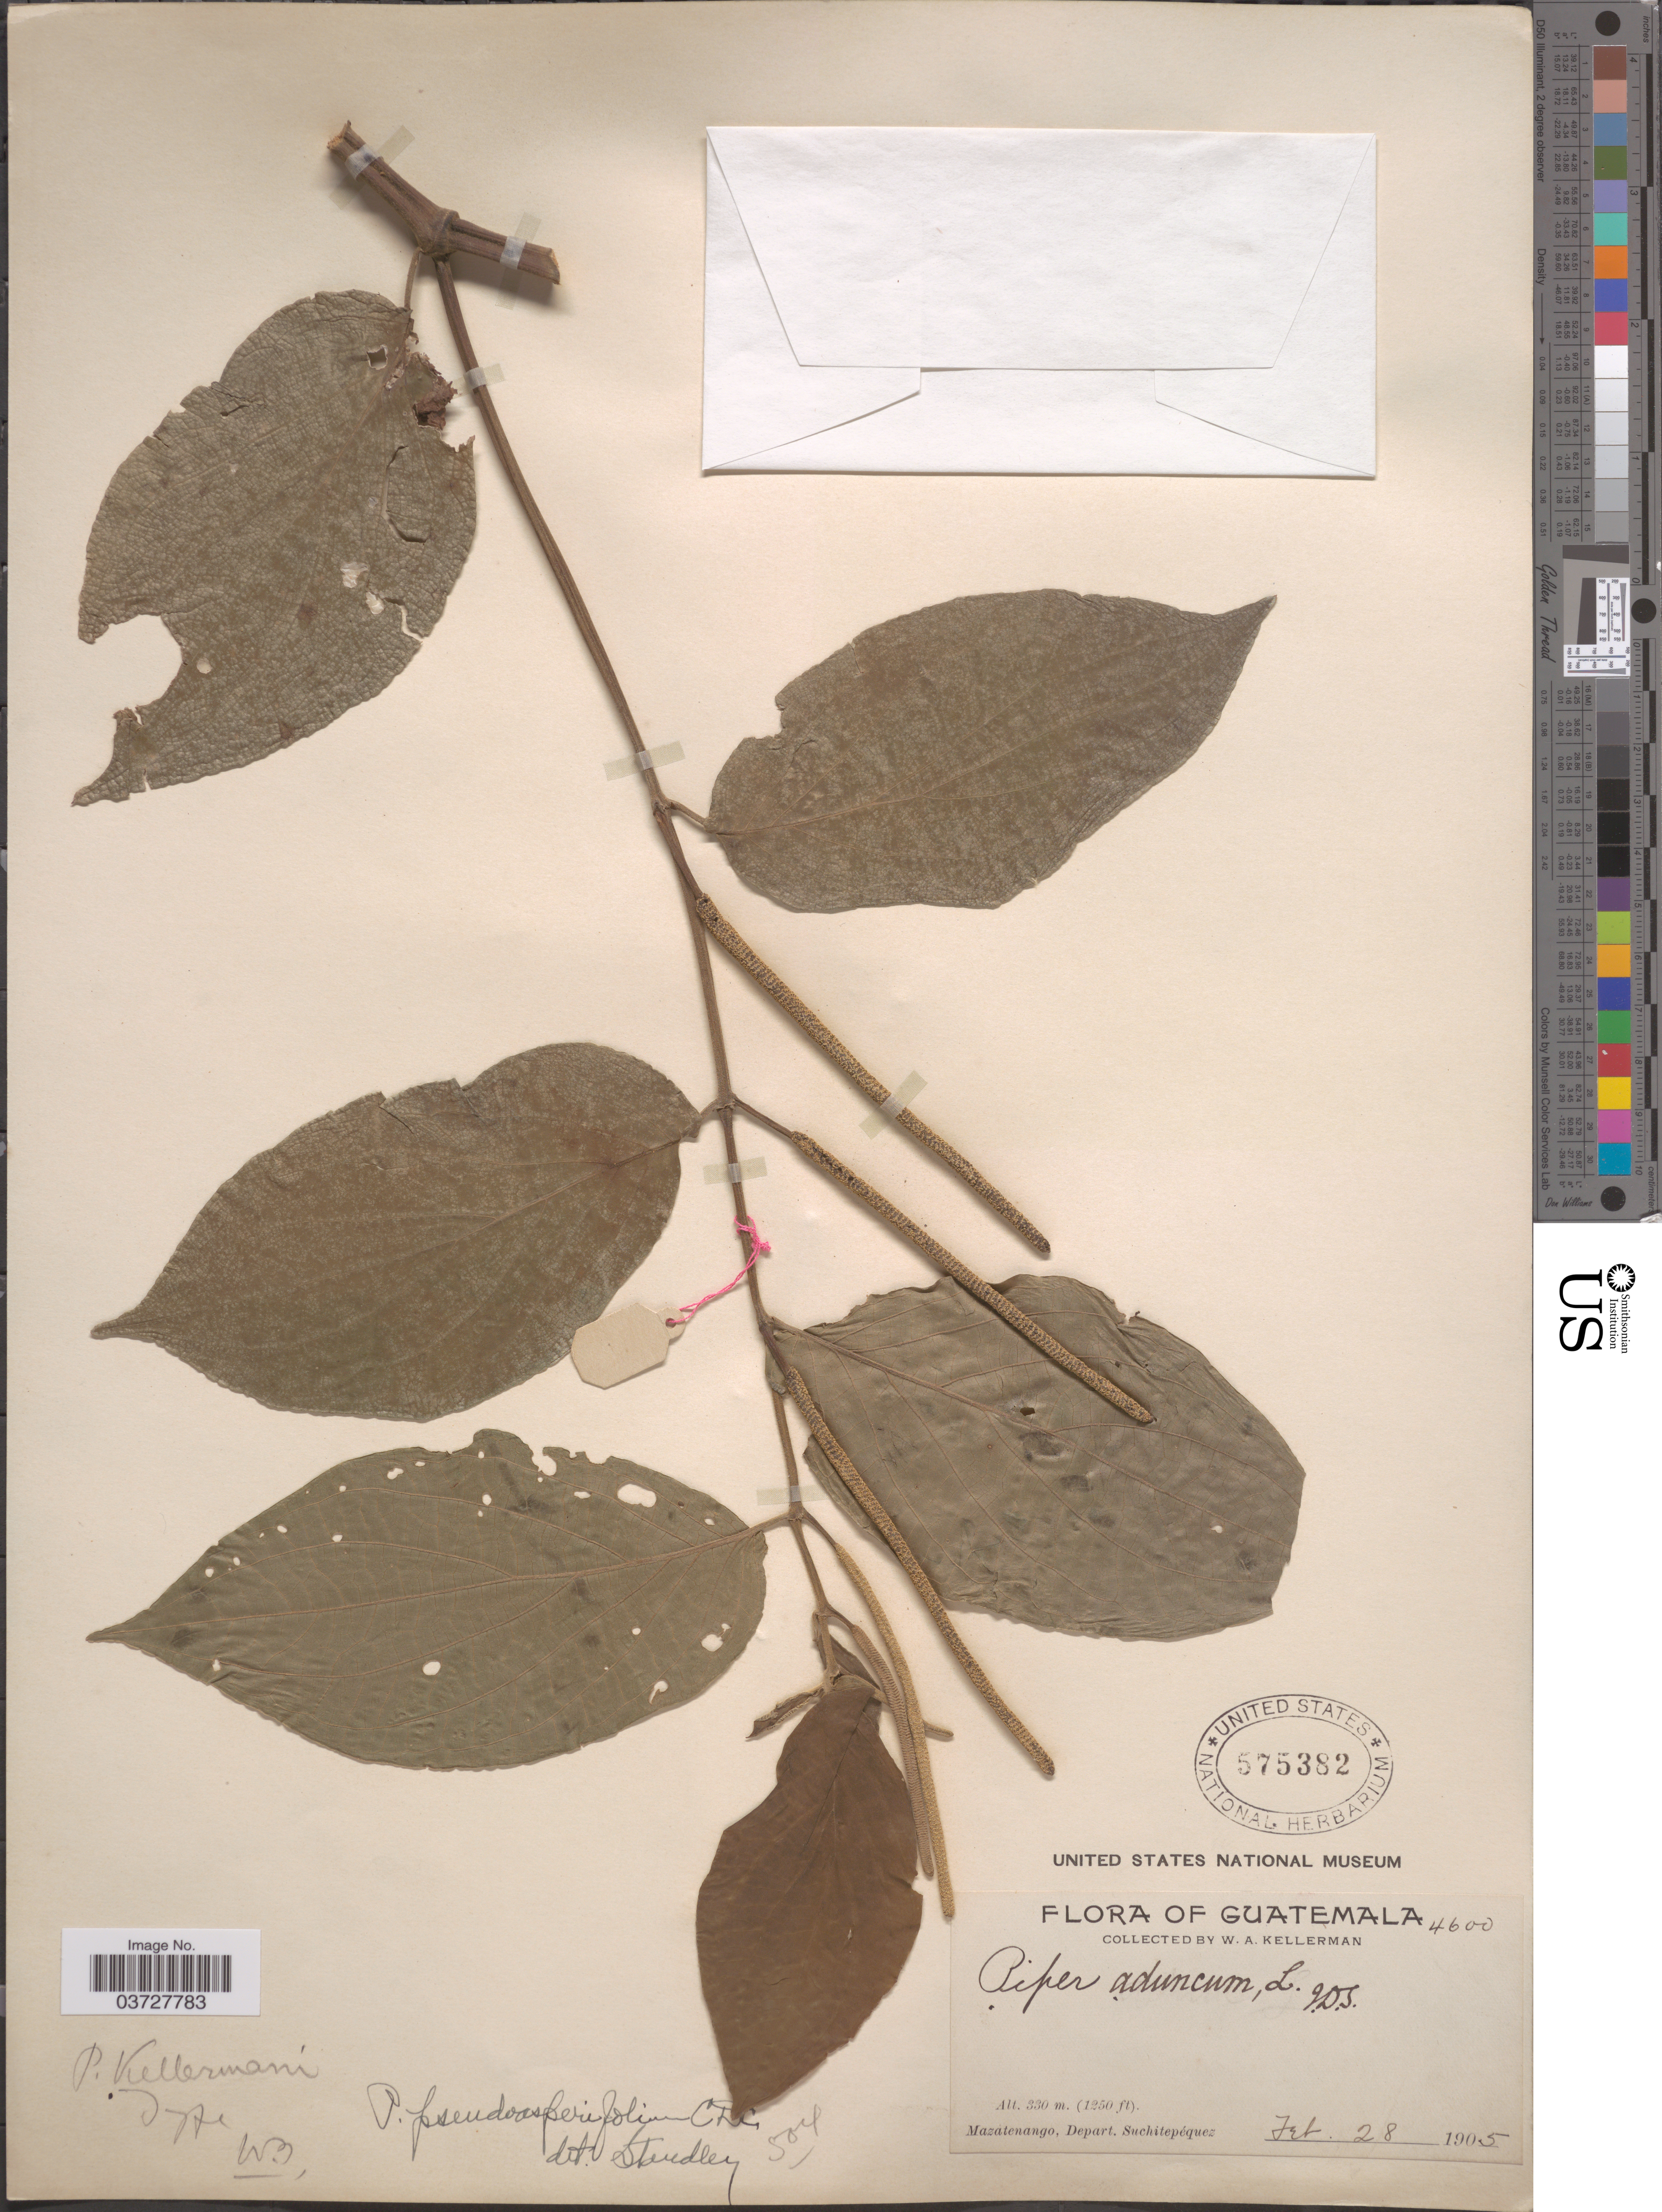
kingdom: Plantae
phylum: Tracheophyta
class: Magnoliopsida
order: Piperales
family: Piperaceae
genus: Piper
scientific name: Piper pseudoasperifolium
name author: C. DC.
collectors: W. Kellerman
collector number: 4600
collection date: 1905-02-28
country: Guatemala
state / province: Suchitepequez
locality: Mazatenango, Depart. Suchitepéquez.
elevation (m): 330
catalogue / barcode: US 575382